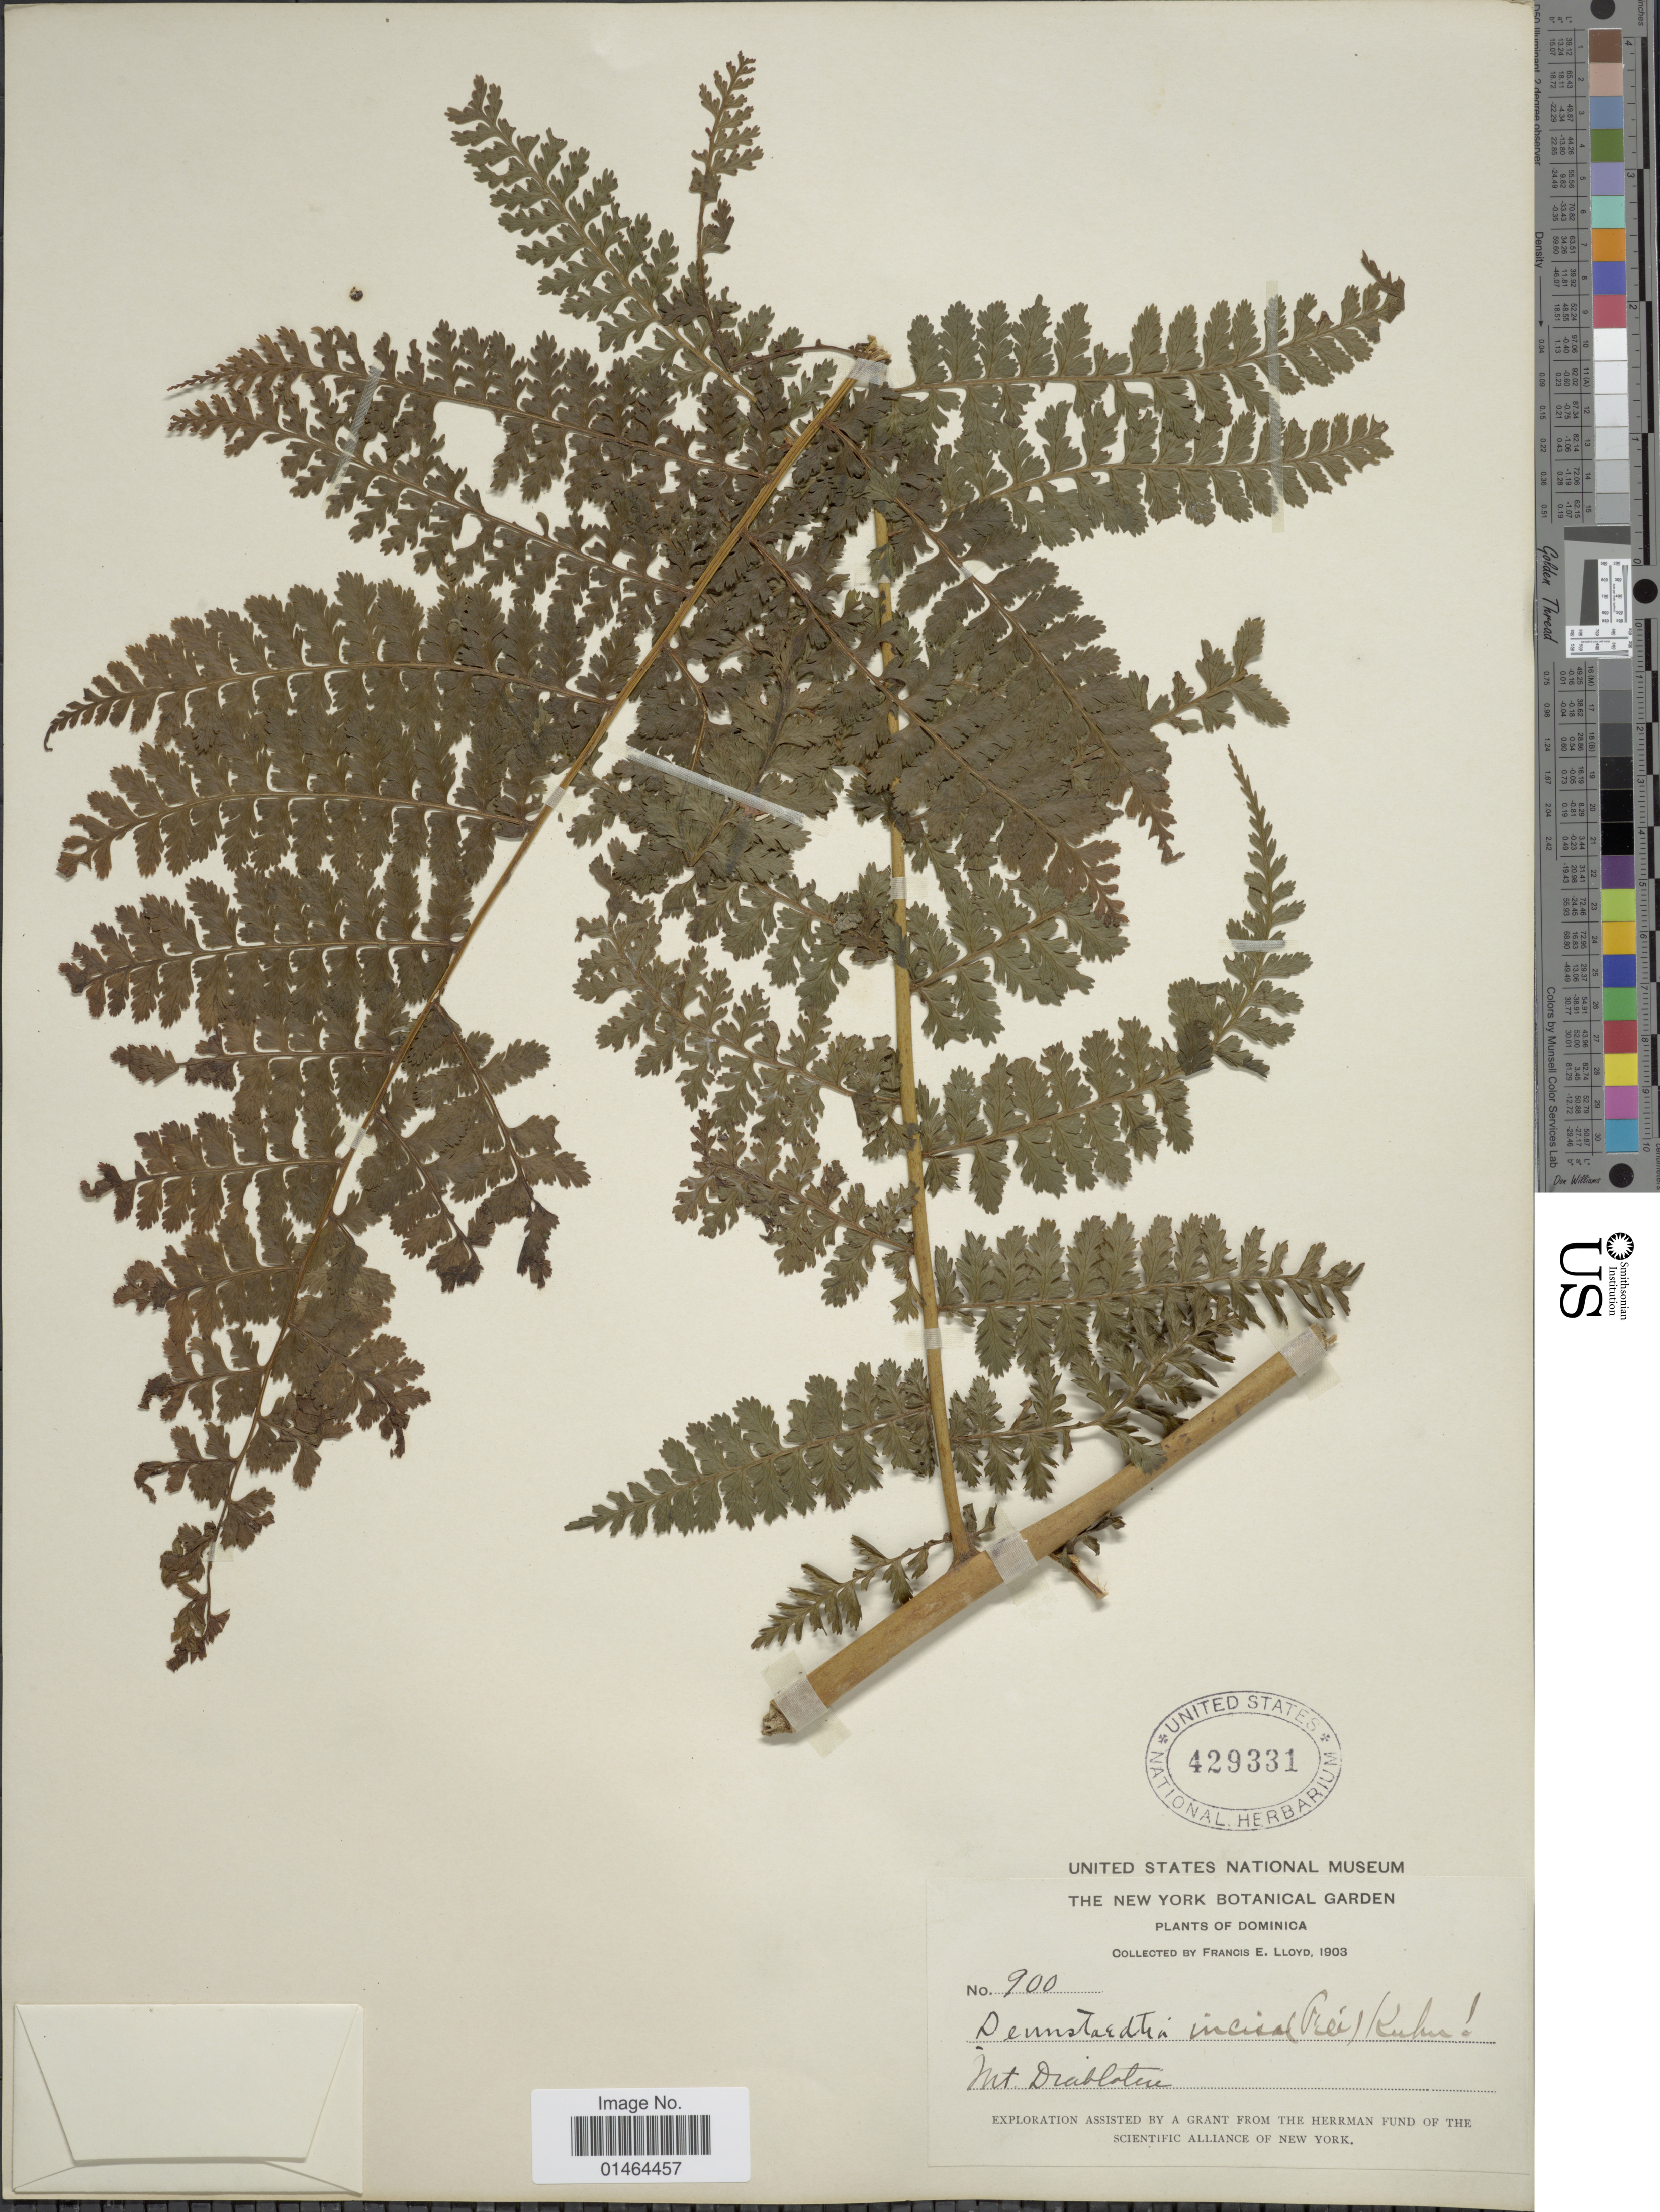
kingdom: Plantae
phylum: Tracheophyta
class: Polypodiopsida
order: Polypodiales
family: Dennstaedtiaceae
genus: Dennstaedtia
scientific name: Dennstaedtia dissecta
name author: (Sw.) T. Moore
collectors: Lloyd, C. E.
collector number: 900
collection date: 1903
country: Dominica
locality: Mt. Diablotin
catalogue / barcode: US 429331